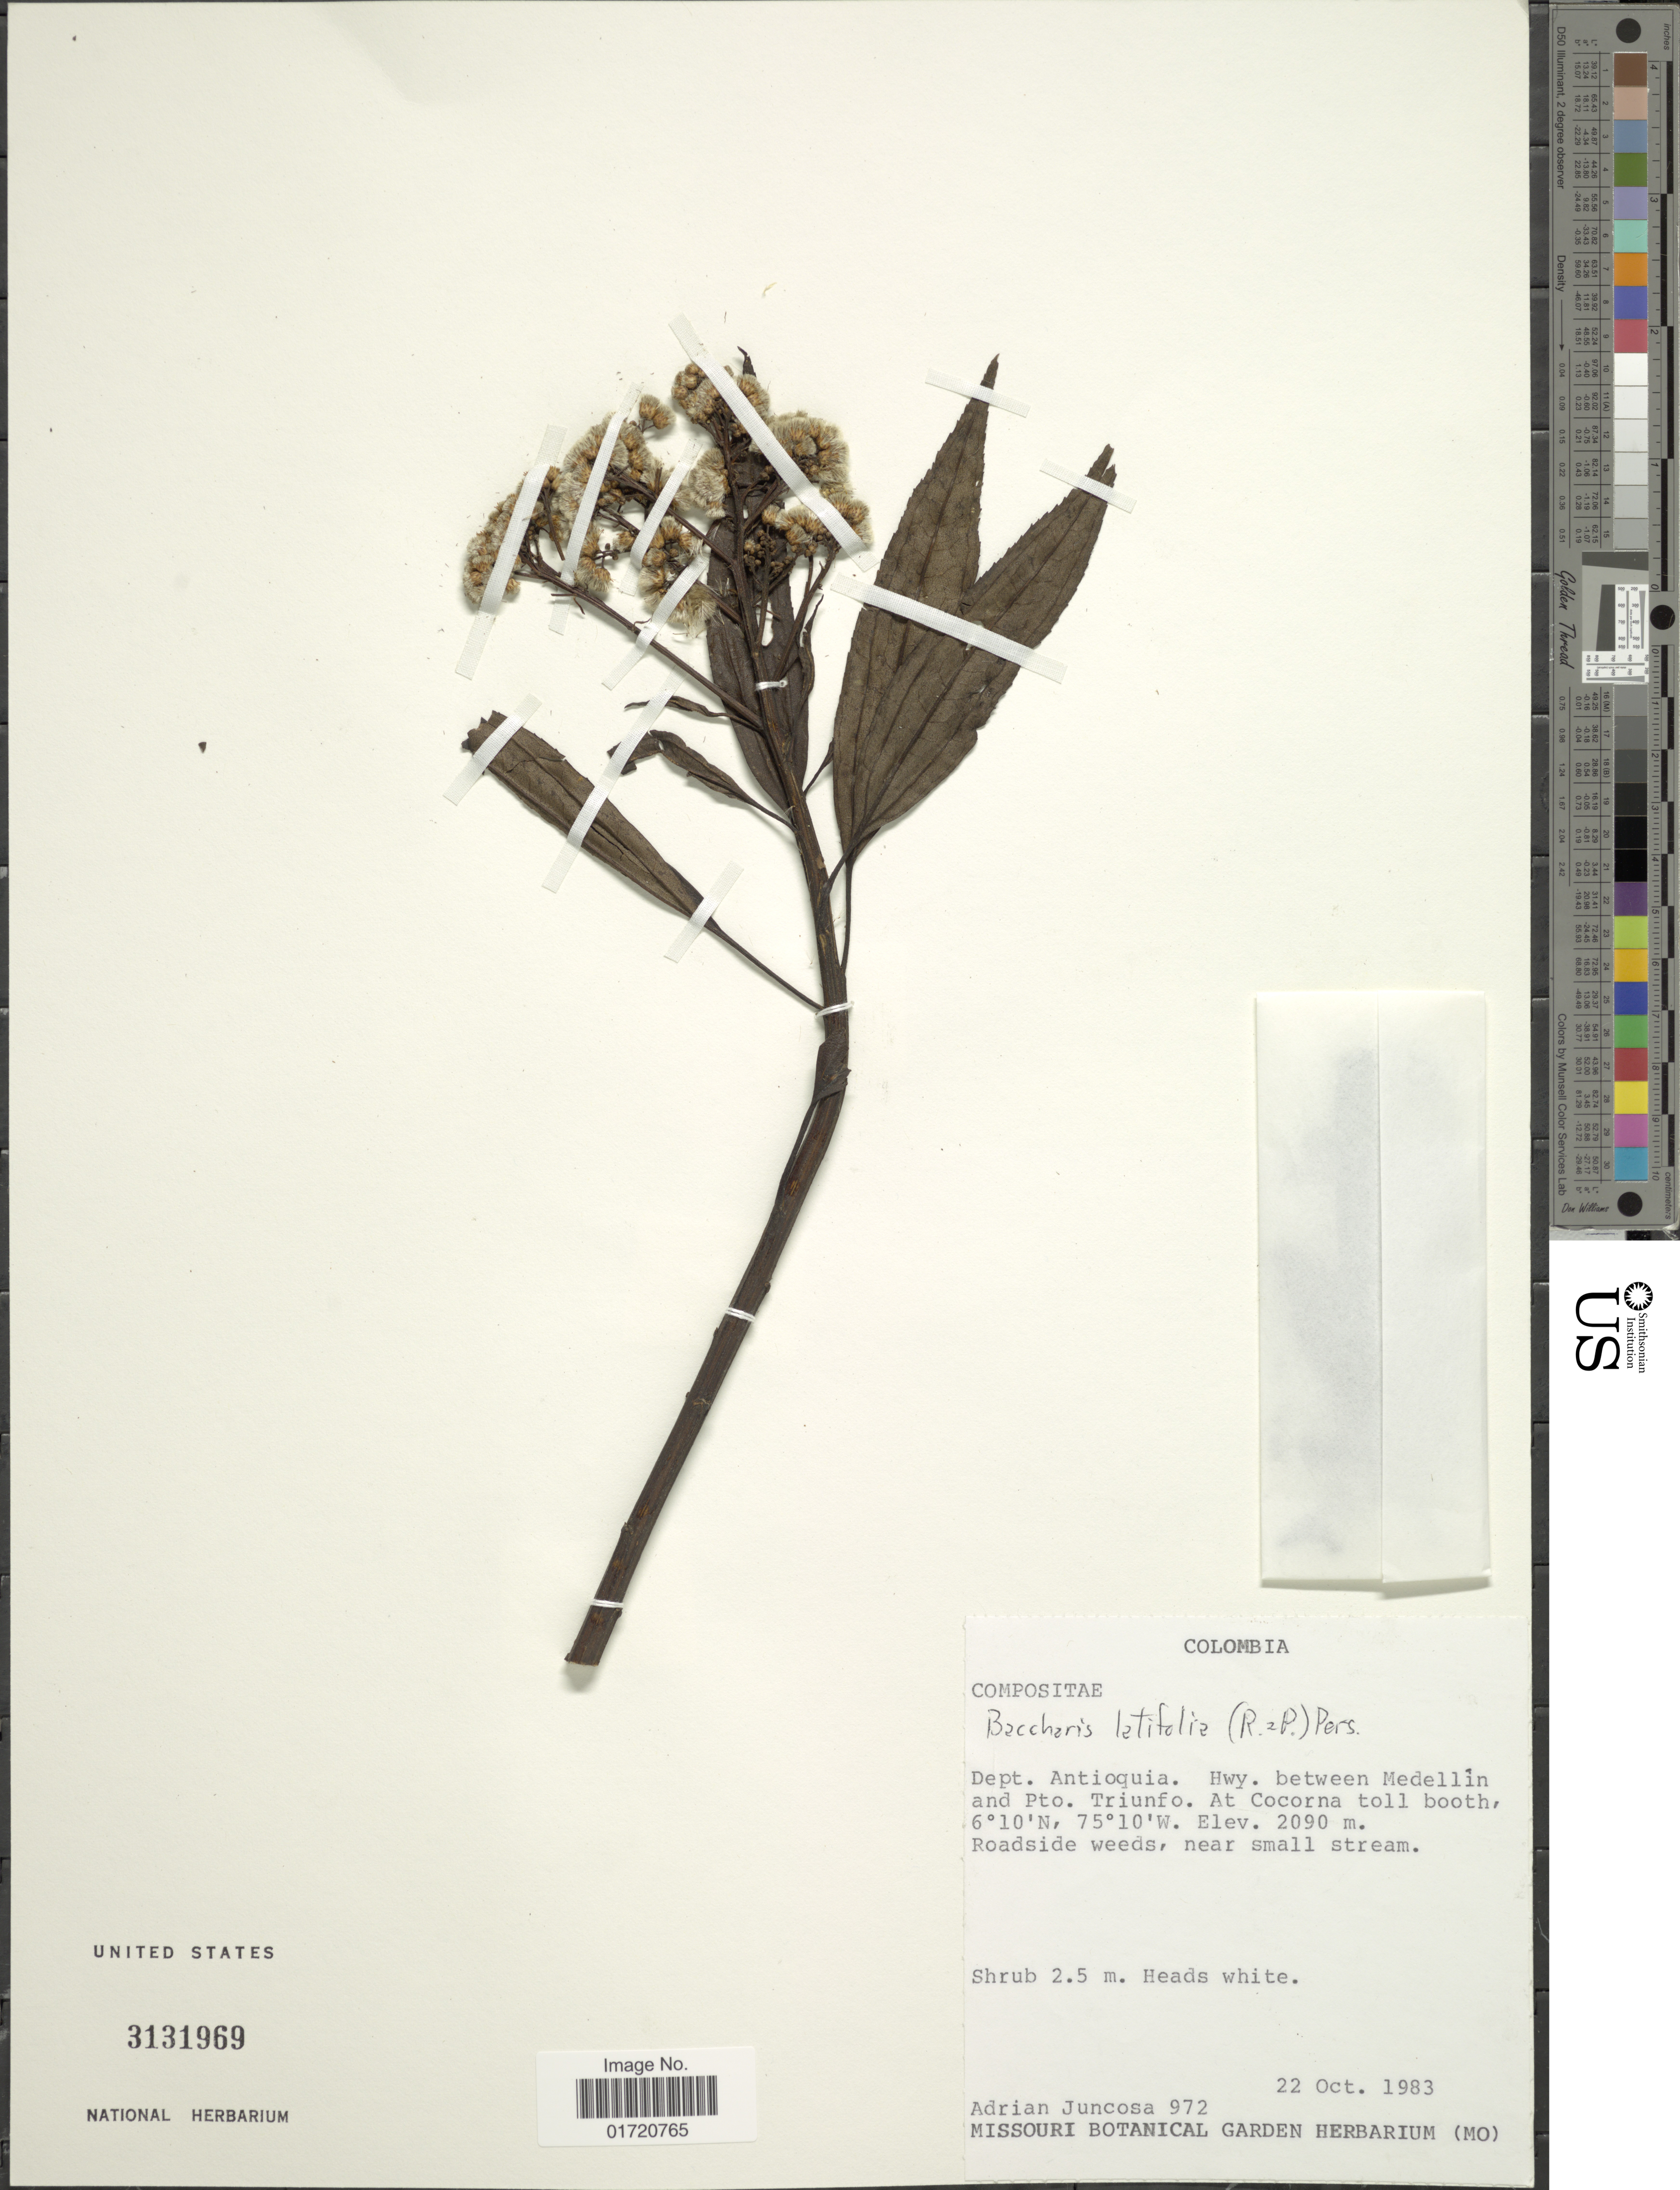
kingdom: Plantae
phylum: Tracheophyta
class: Magnoliopsida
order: Asterales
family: Asteraceae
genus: Baccharis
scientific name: Baccharis latifolia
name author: (Ruiz & Pav.) Pers.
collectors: A. Juncosa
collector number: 972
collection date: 1983-10-22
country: Colombia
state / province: Antioquia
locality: Hwy. between medellin and Pto. Triunfo, at Cocorna toll booth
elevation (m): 2090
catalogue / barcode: US 3131969